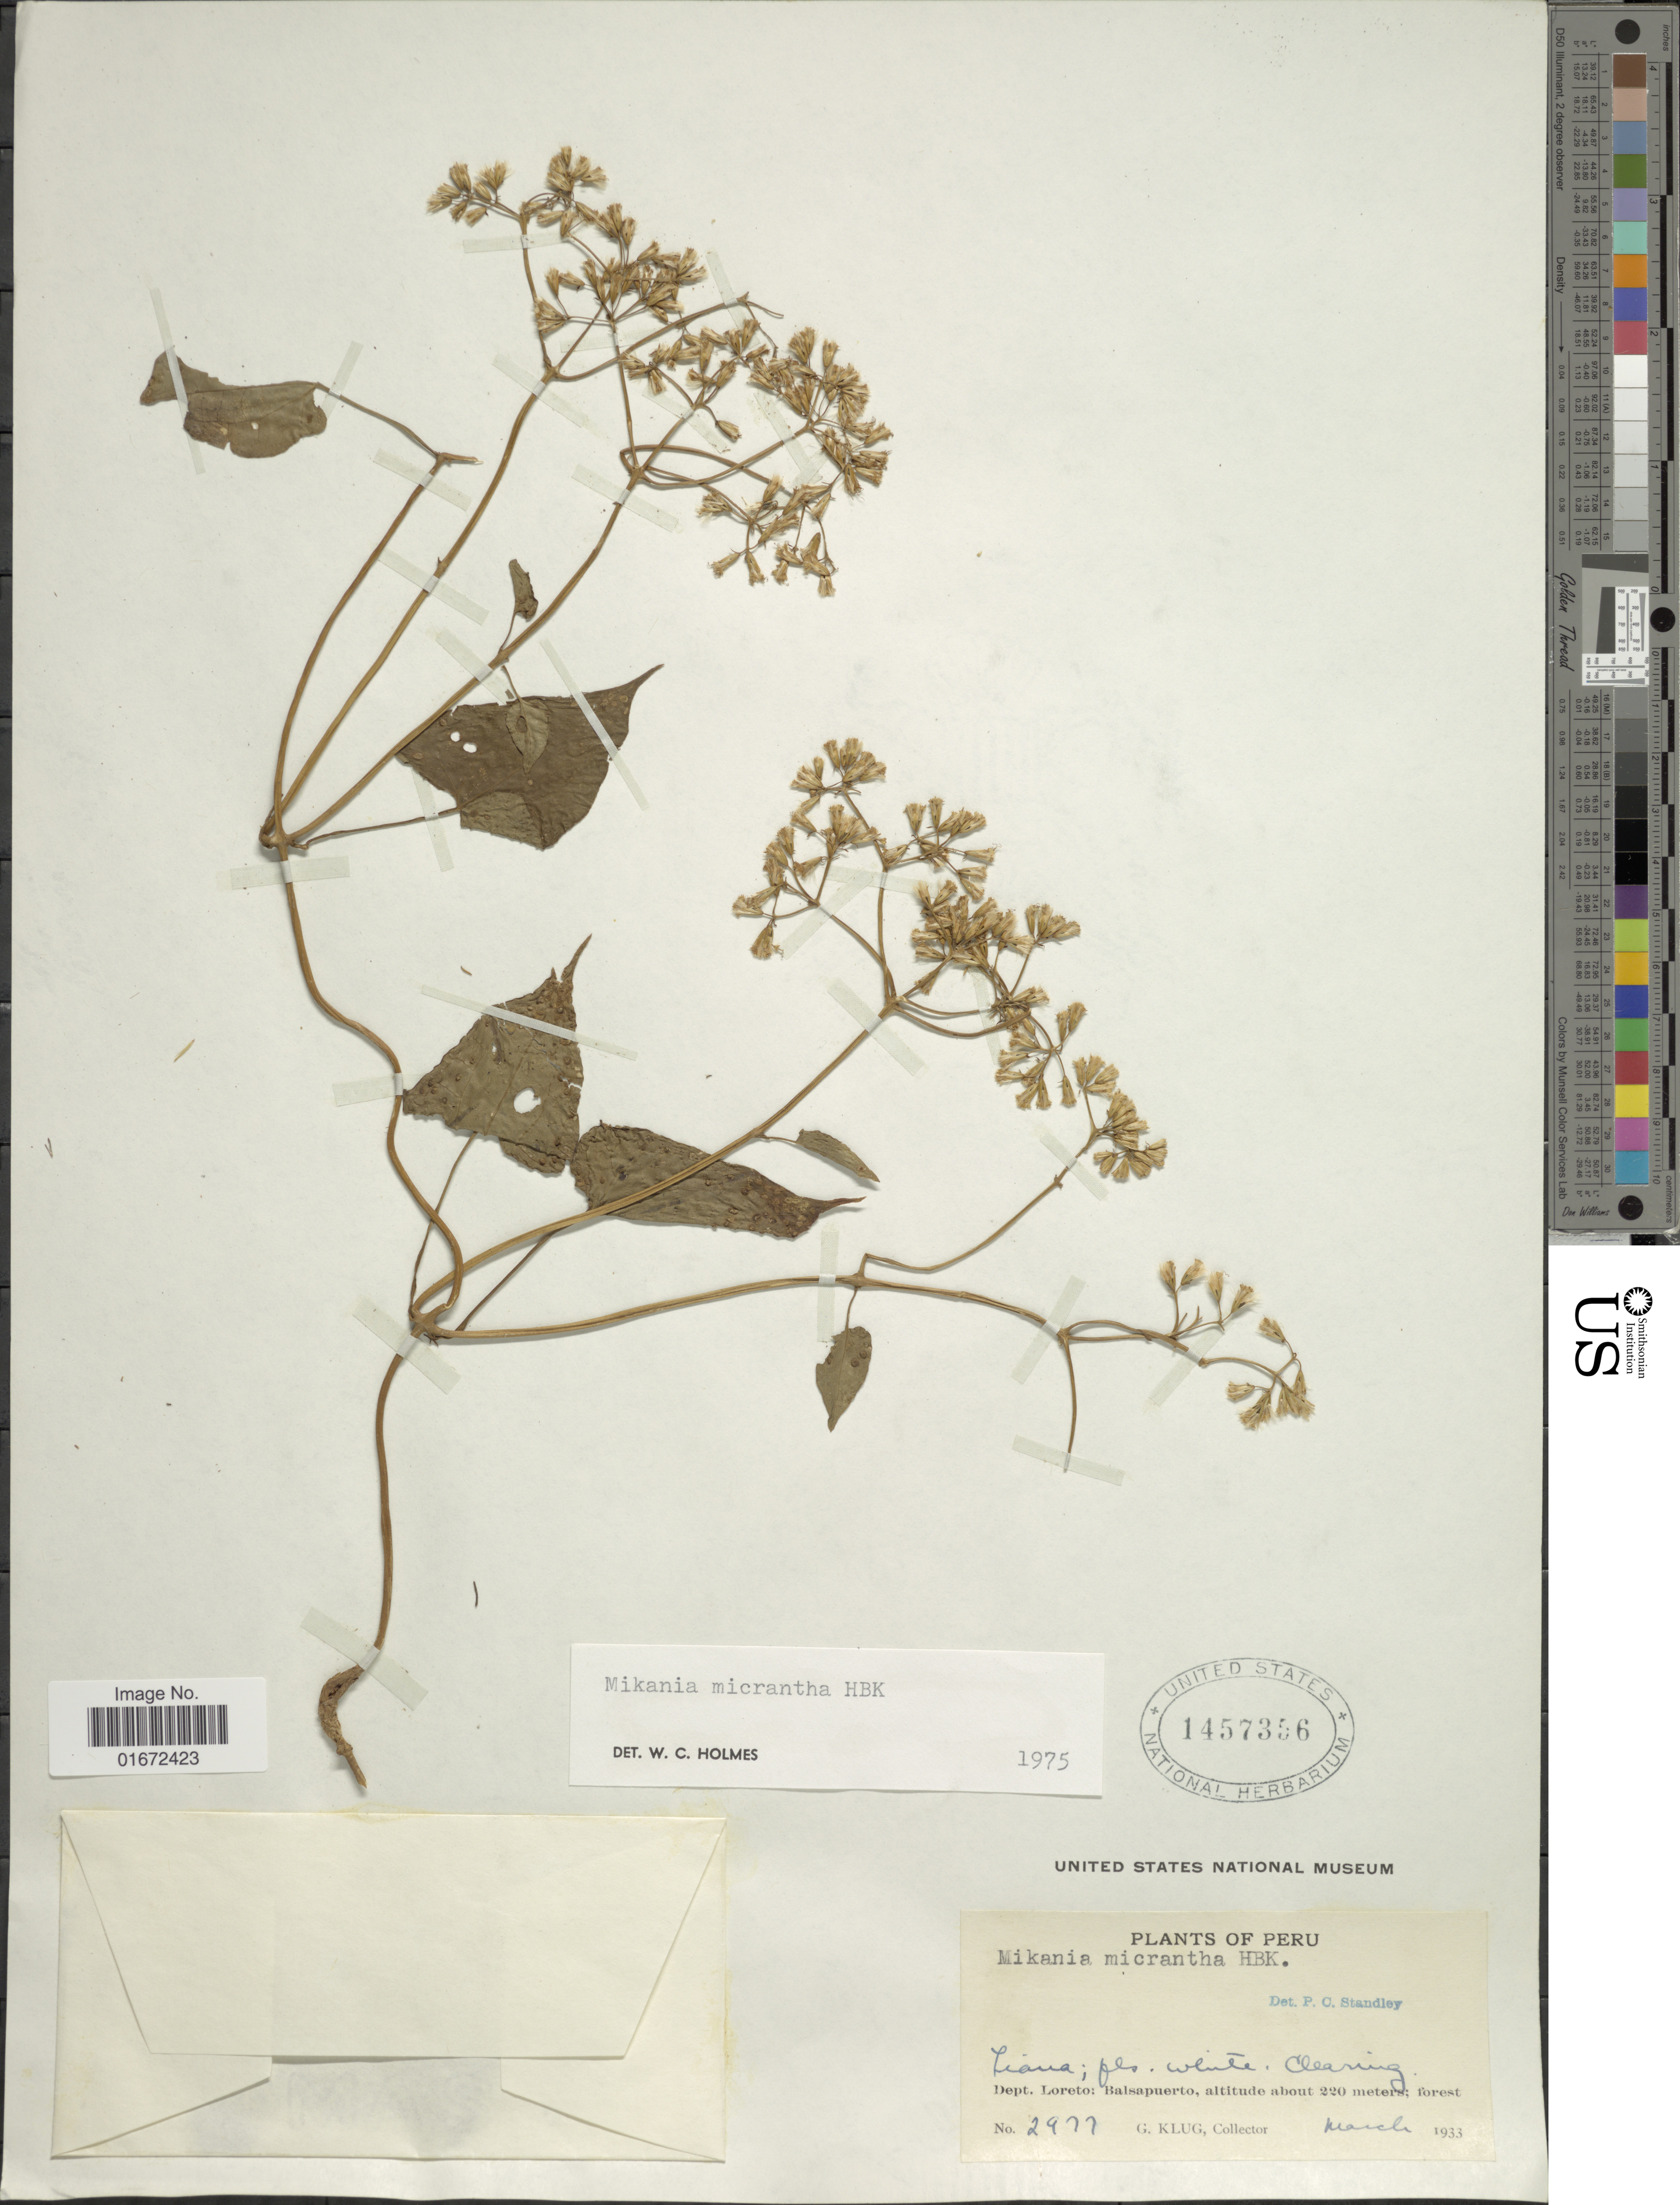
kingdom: Plantae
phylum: Tracheophyta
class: Magnoliopsida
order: Asterales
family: Asteraceae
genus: Mikania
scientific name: Mikania micrantha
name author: Kunth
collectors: G. Klug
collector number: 2977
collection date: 1933-03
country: Peru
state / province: Loreto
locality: Dept. Loreto: Balsapuerto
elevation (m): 220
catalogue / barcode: US 1457356